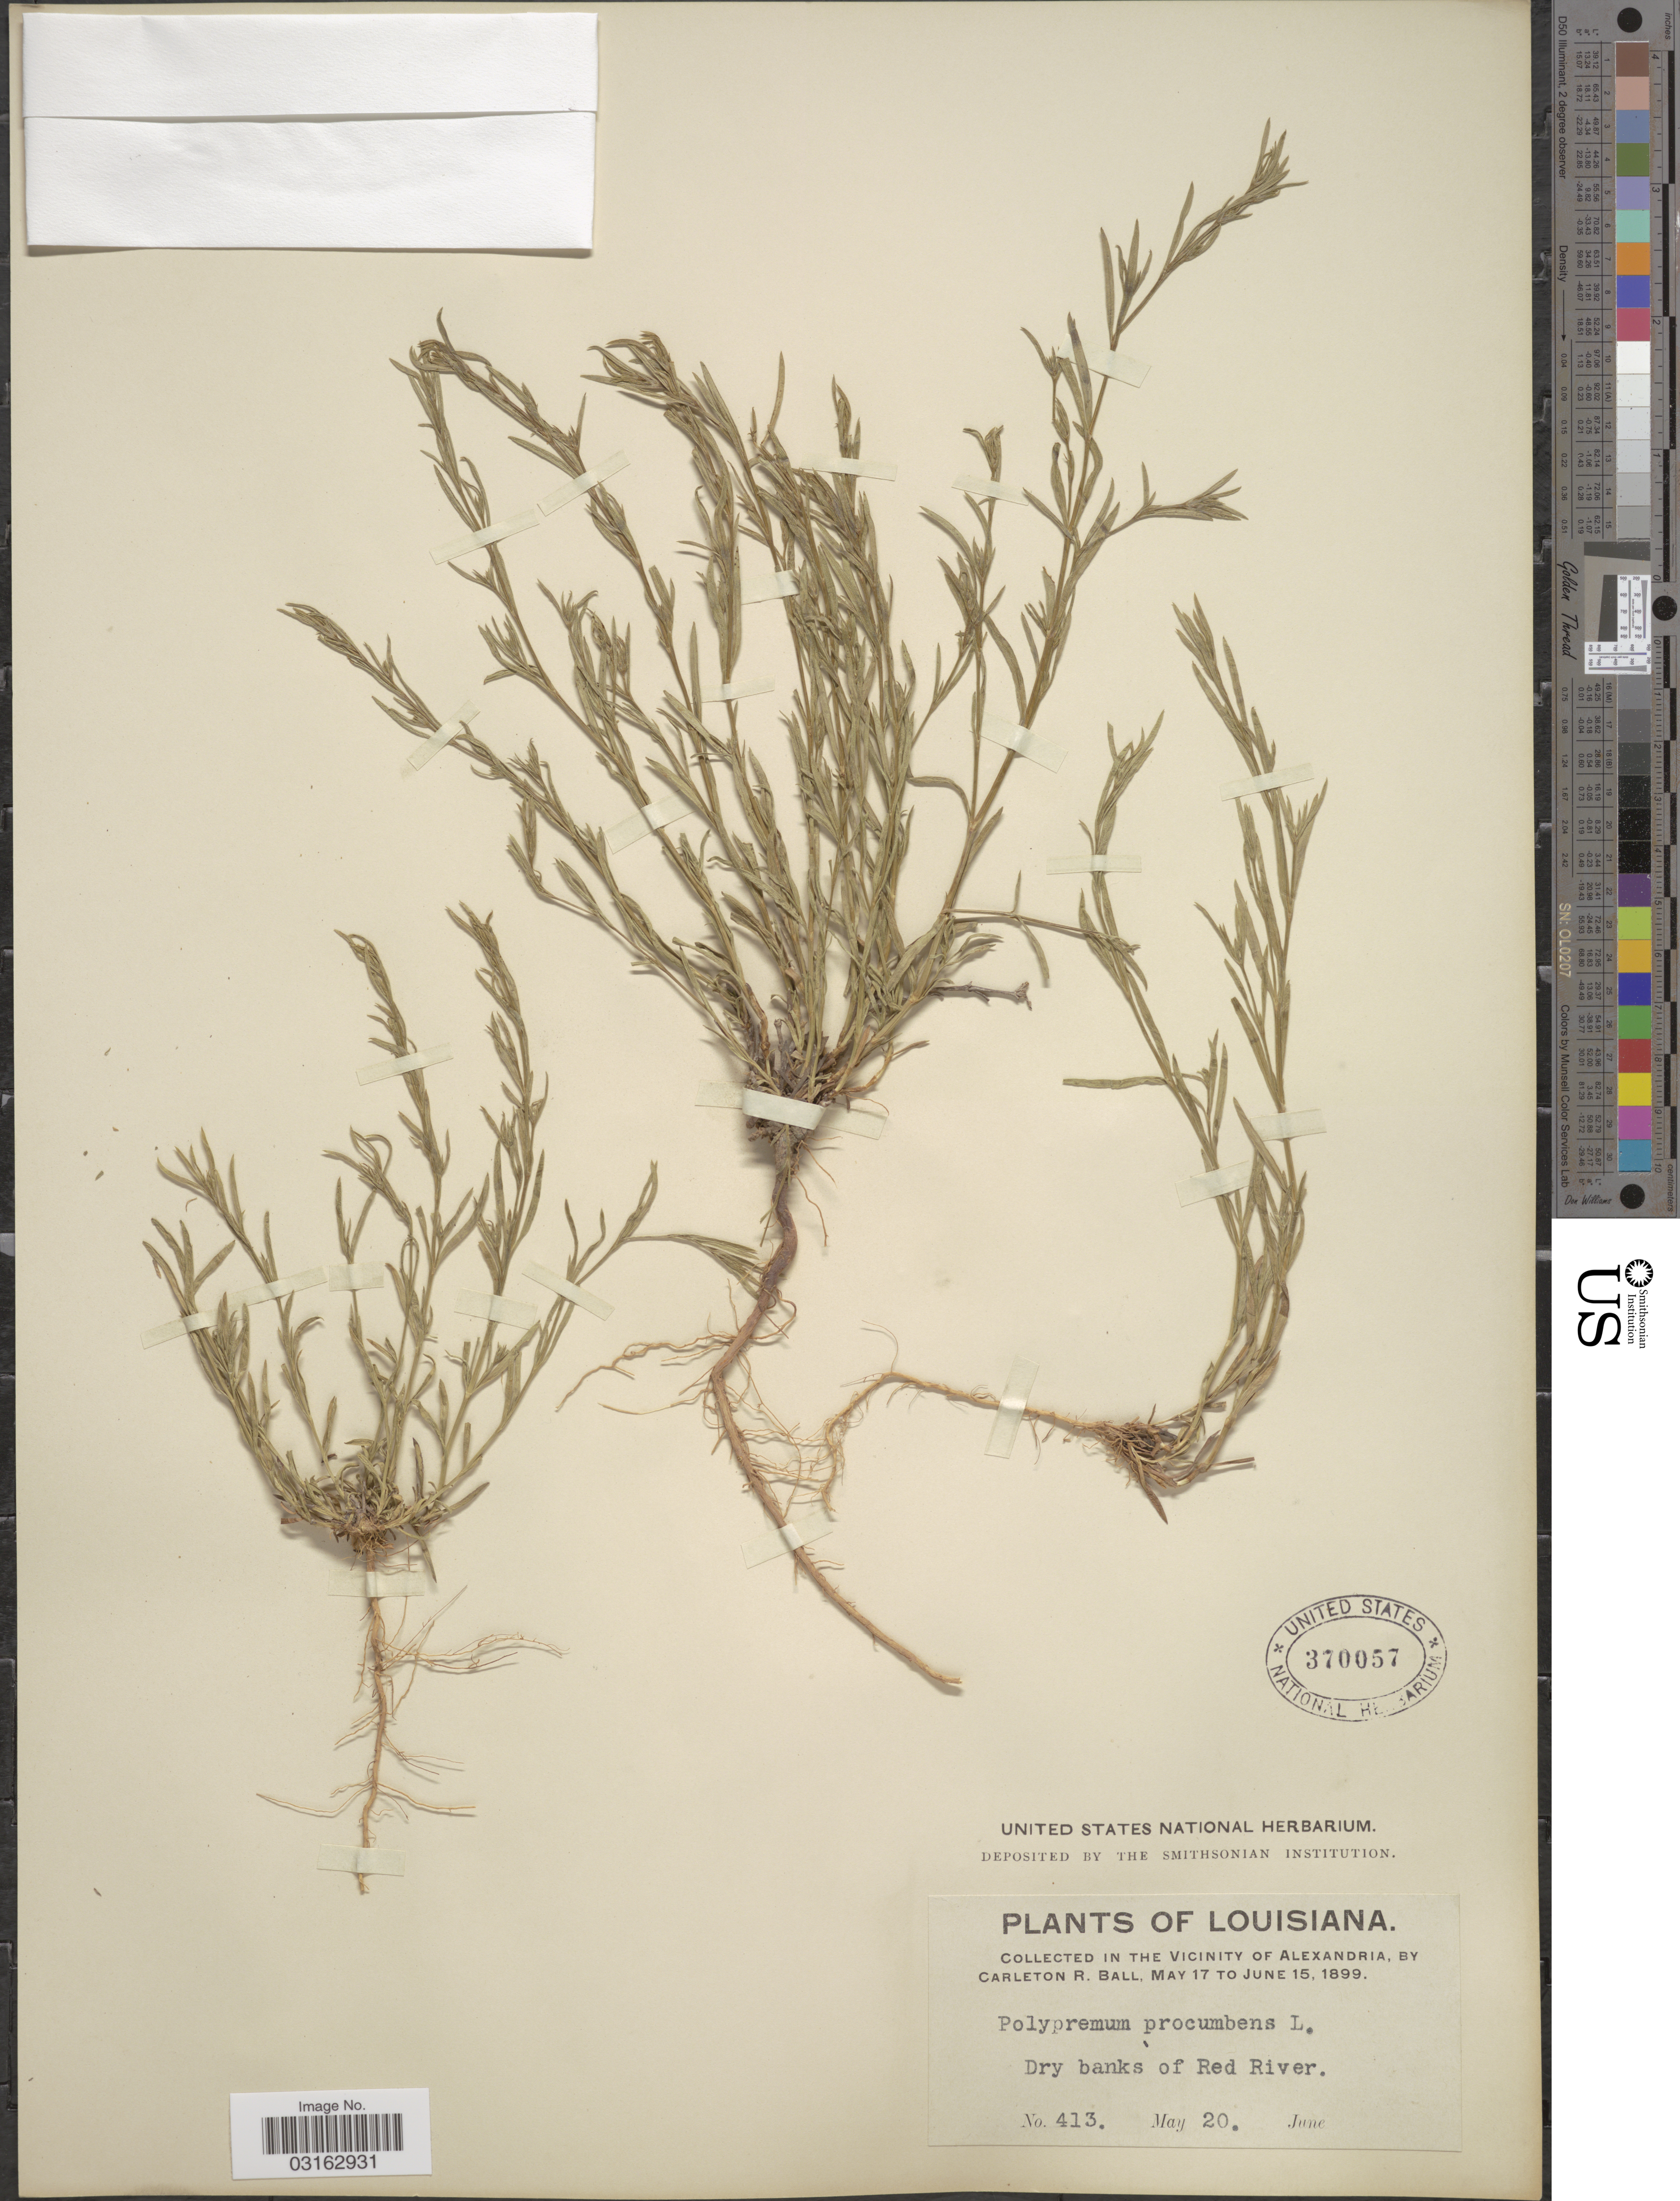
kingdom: Plantae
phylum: Tracheophyta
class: Magnoliopsida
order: Lamiales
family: Tetrachondraceae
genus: Polypremum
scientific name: Polypremum procumbens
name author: L.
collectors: C. R. Ball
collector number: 413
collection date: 1899-05-20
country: United States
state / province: Louisiana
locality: In the vicinity of Alexandria, Dry banks of Red River.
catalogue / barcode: US 370057